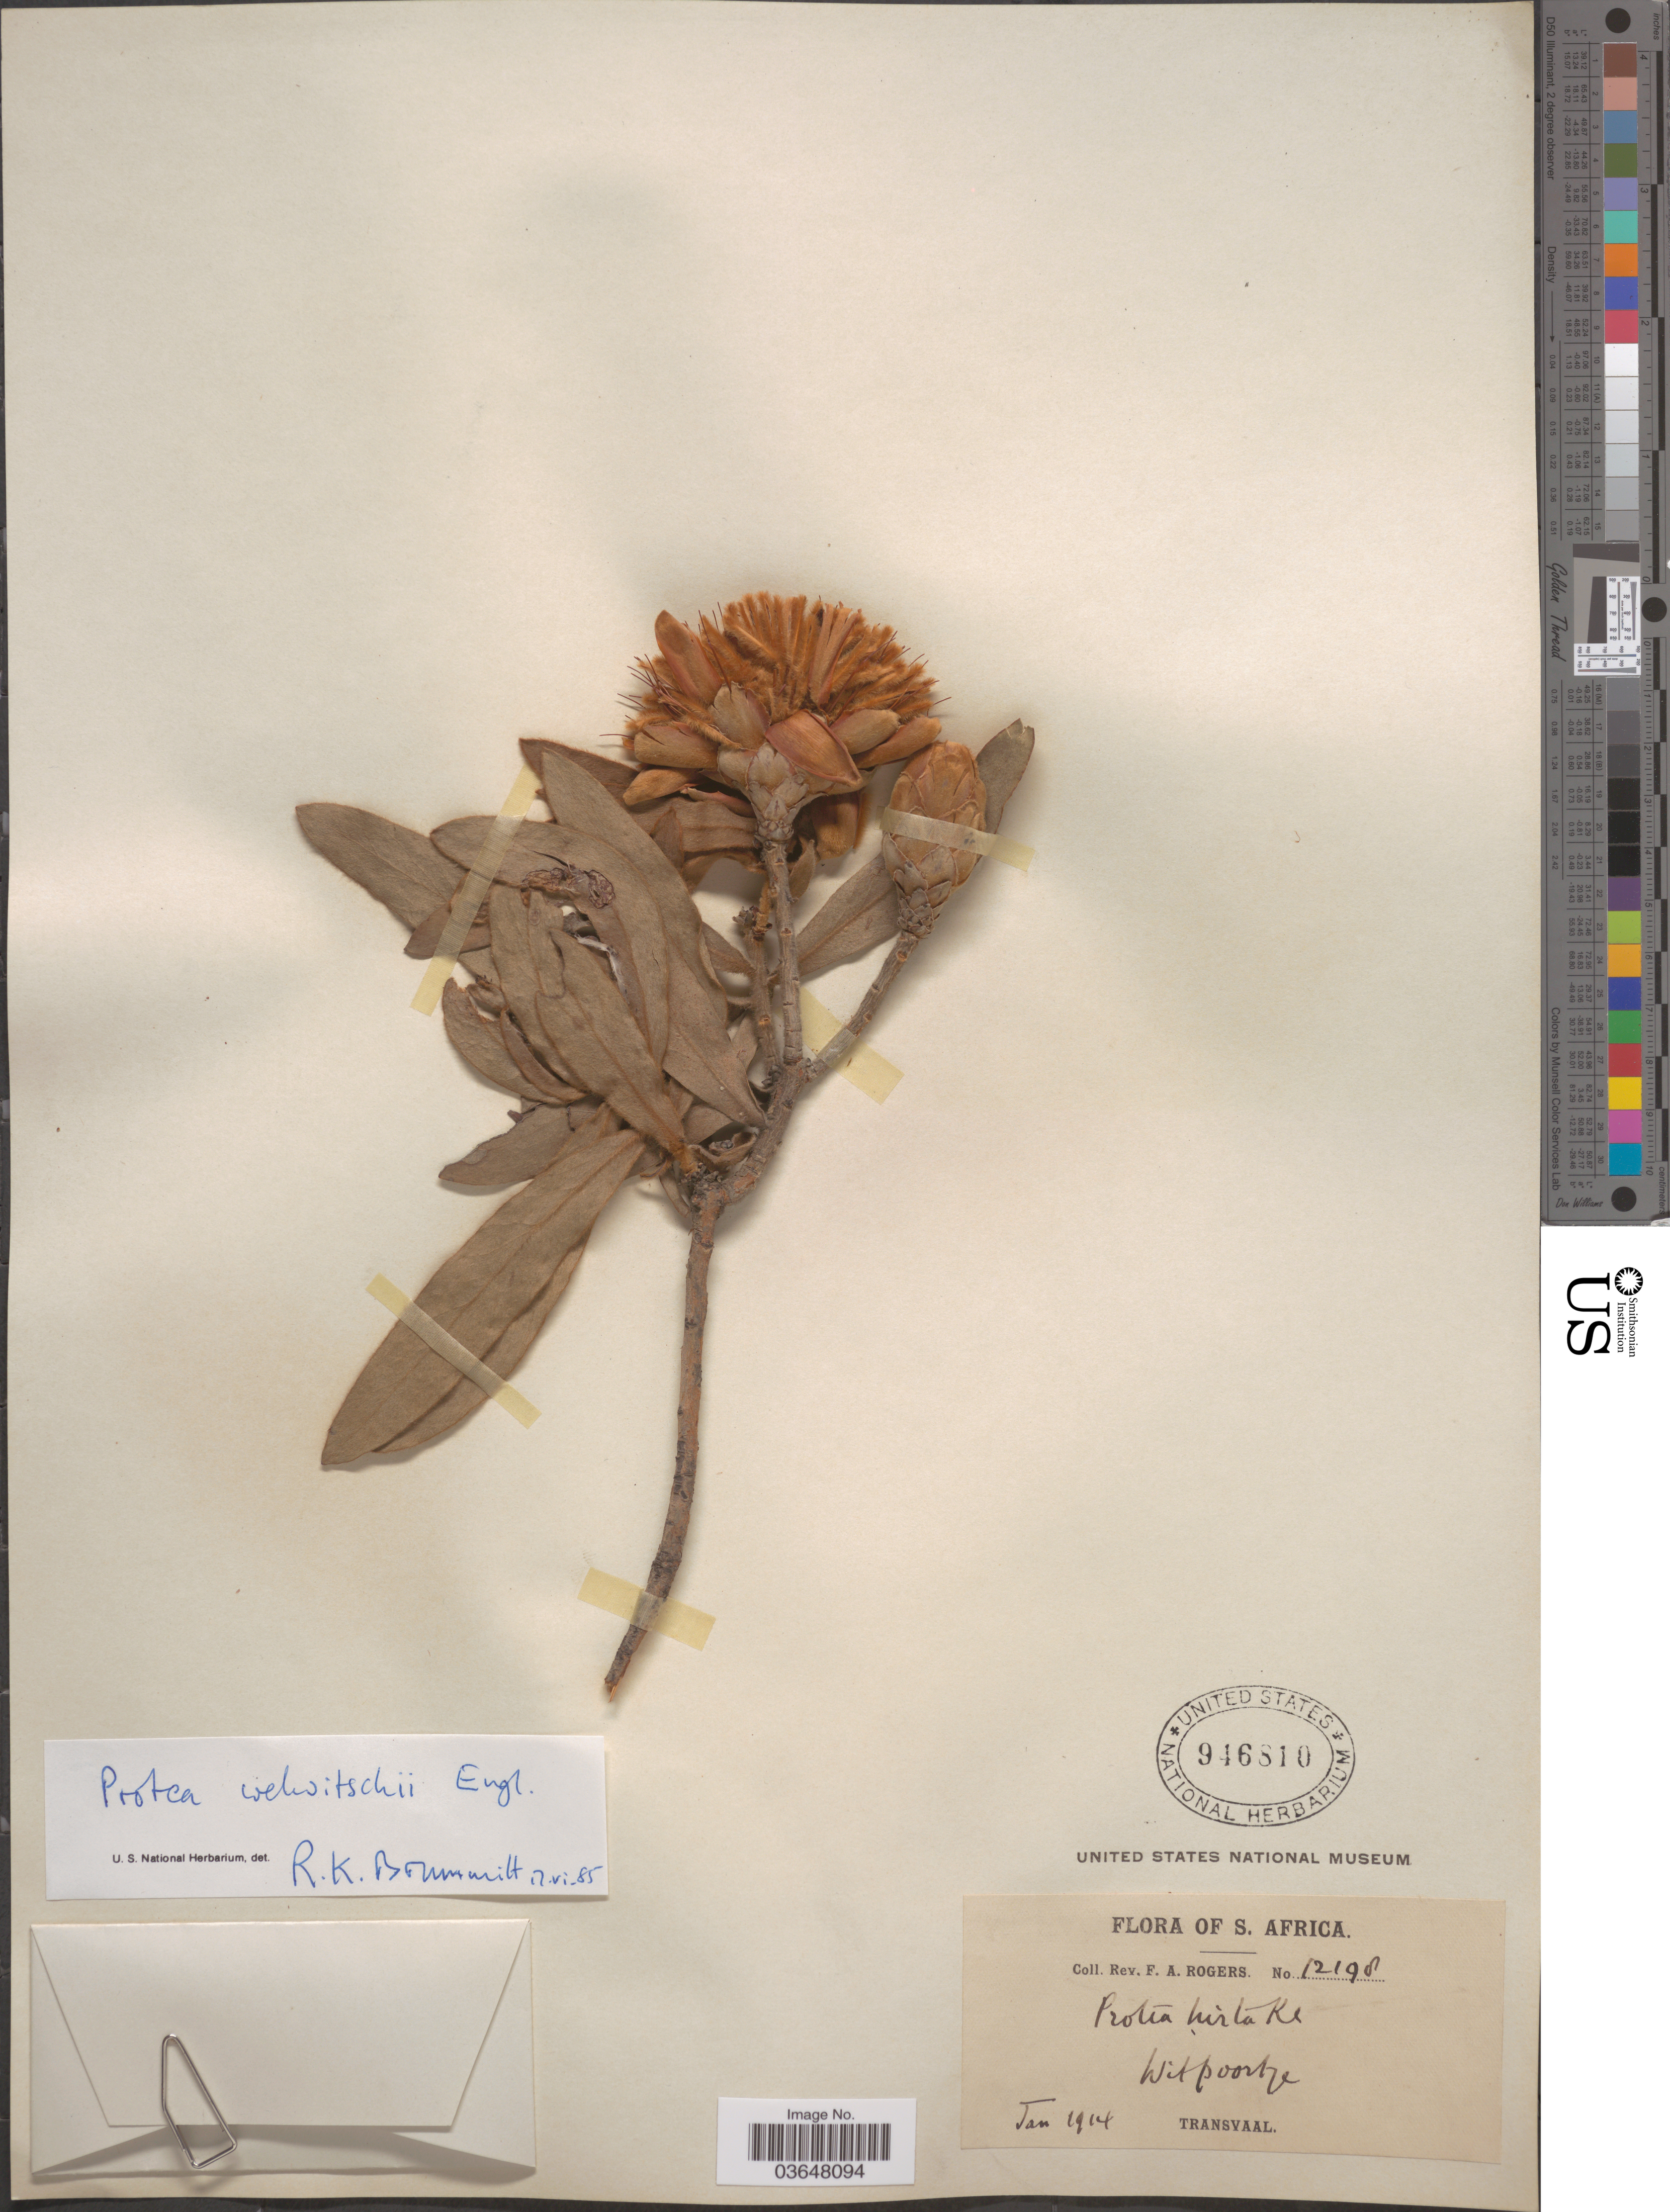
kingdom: Plantae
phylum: Tracheophyta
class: Magnoliopsida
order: Proteales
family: Proteaceae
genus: Protea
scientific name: Protea welwitschii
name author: Engl.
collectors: F. A. Rogers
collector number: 12198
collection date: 1914-01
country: South Africa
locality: S. Africa. Witpoortje. Transvaal.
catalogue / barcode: US 946810